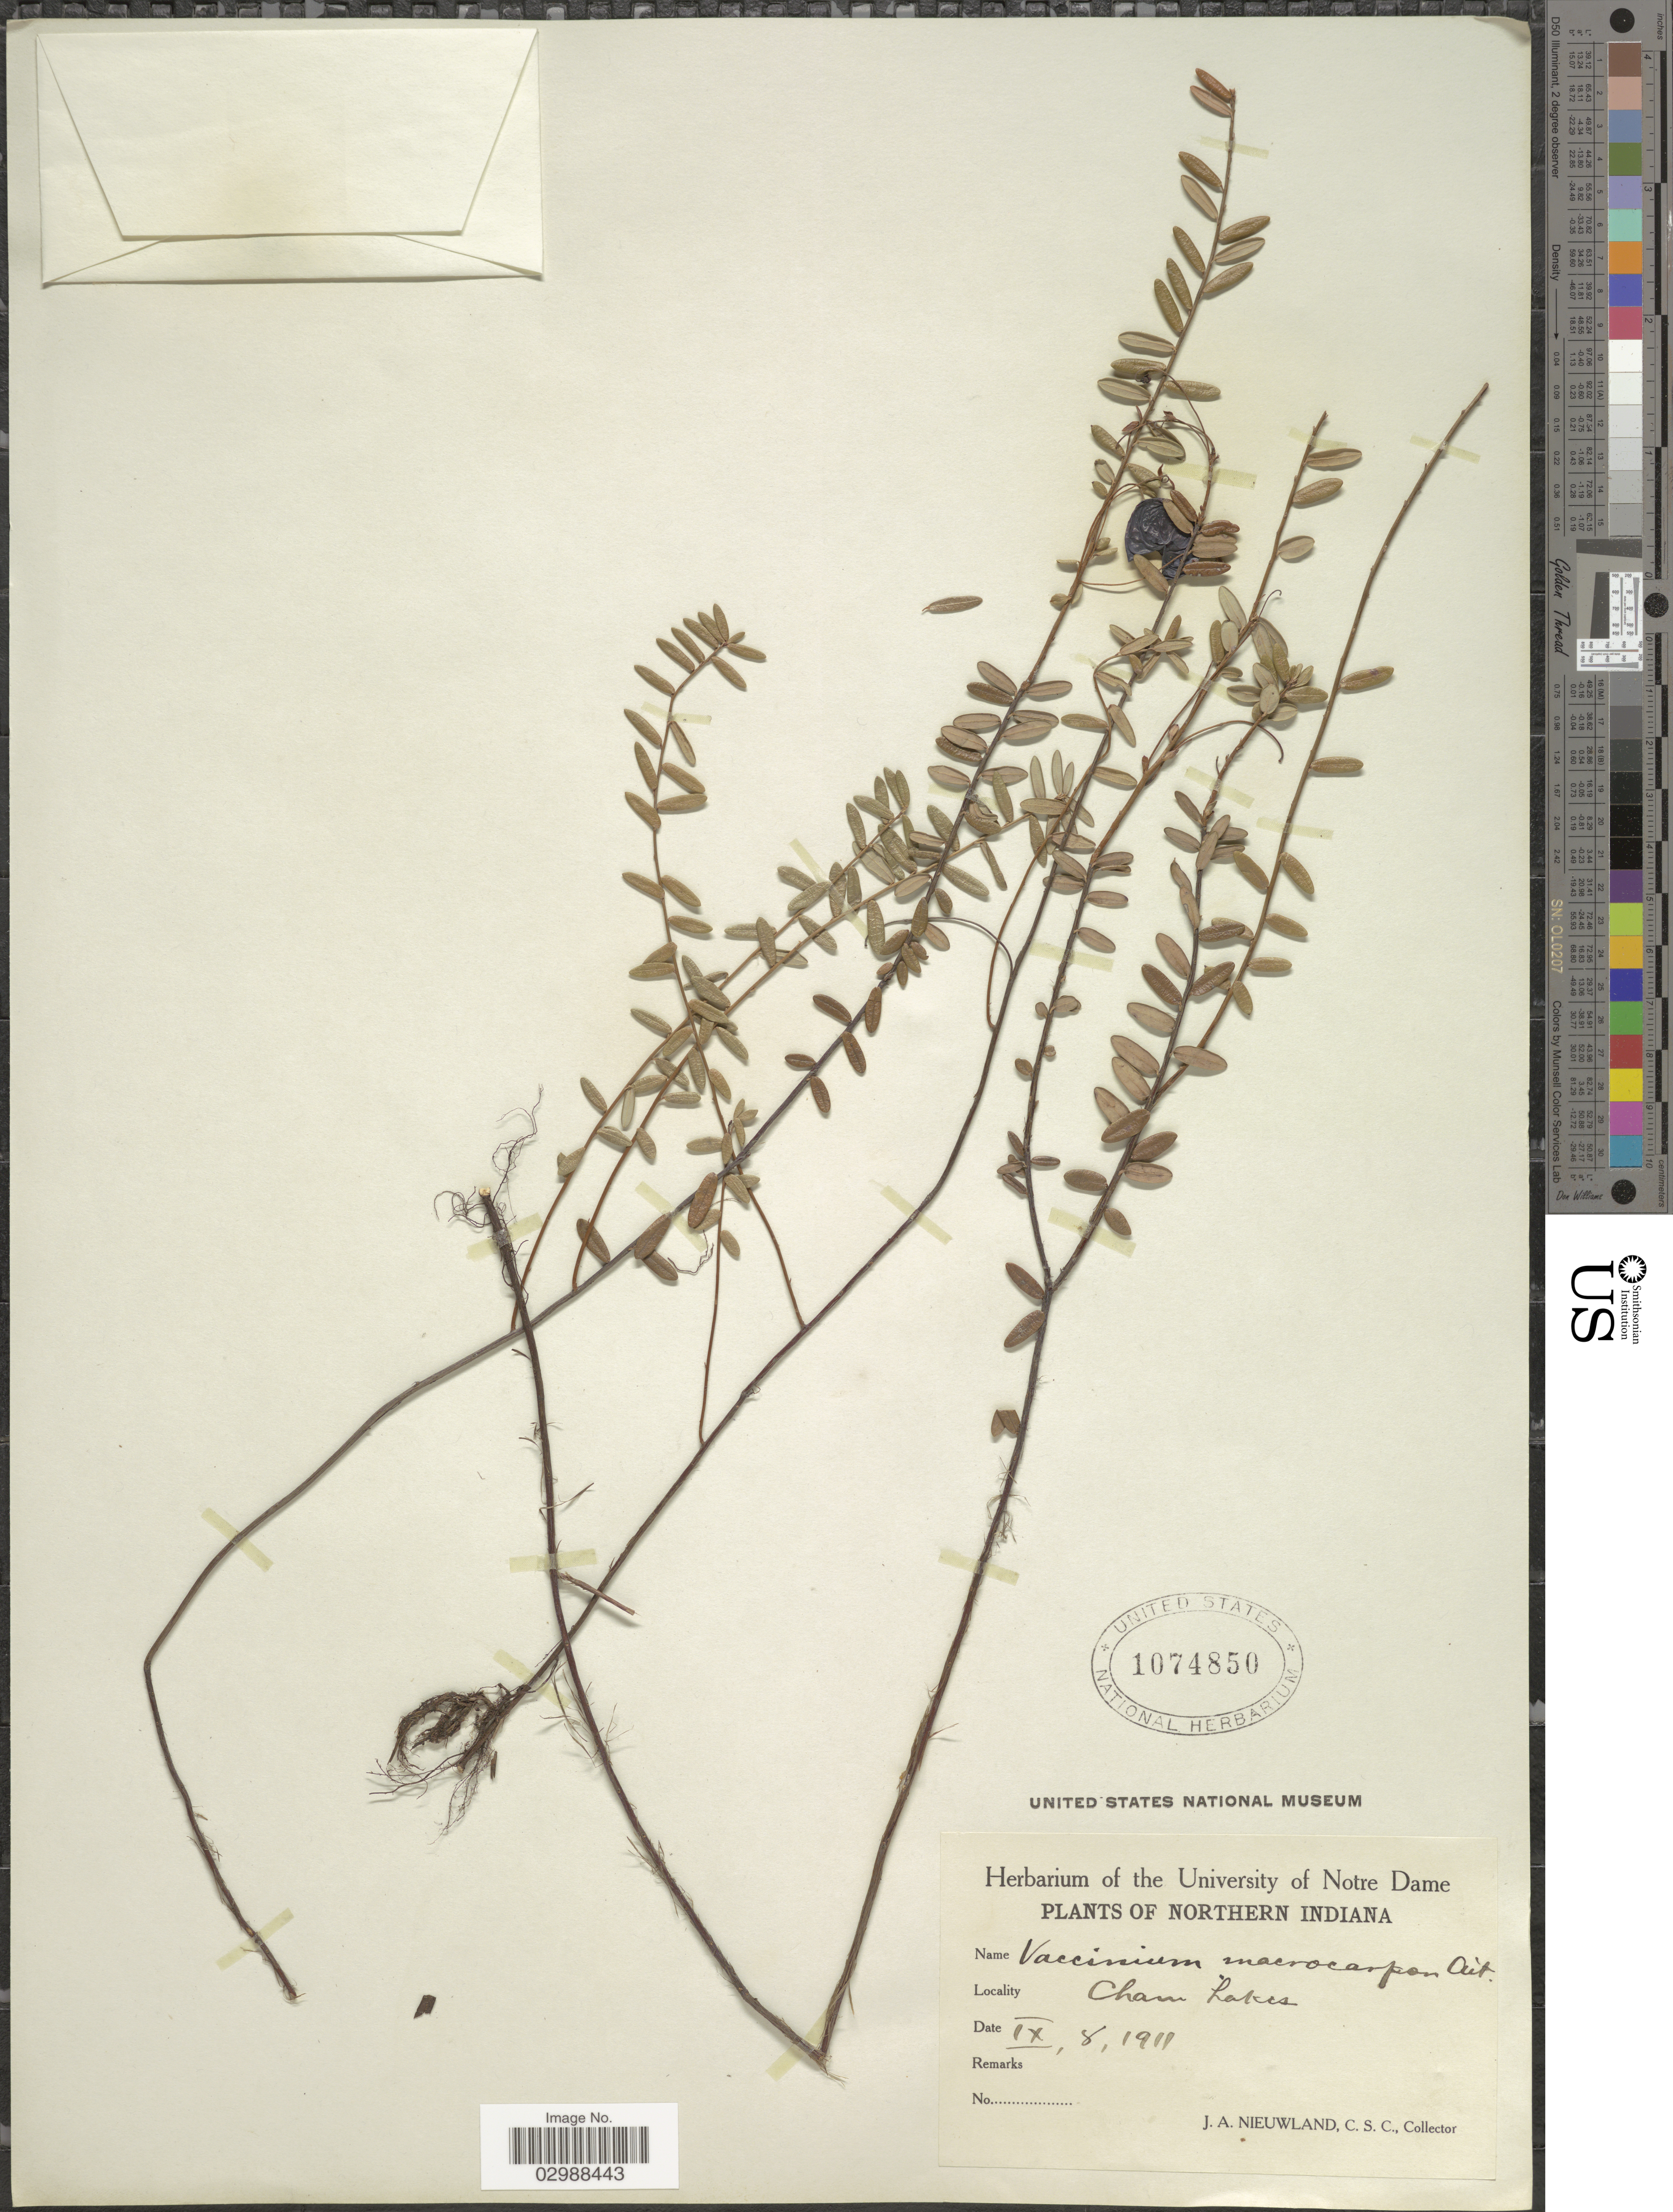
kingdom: Plantae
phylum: Tracheophyta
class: Magnoliopsida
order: Ericales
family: Ericaceae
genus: Vaccinium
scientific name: Vaccinium macrocarpon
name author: Aiton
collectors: J. A. Nieuwland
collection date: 1911-09-08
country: United States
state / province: Indiana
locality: Northern Indiana, Cham Lakes.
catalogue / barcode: US 1074850